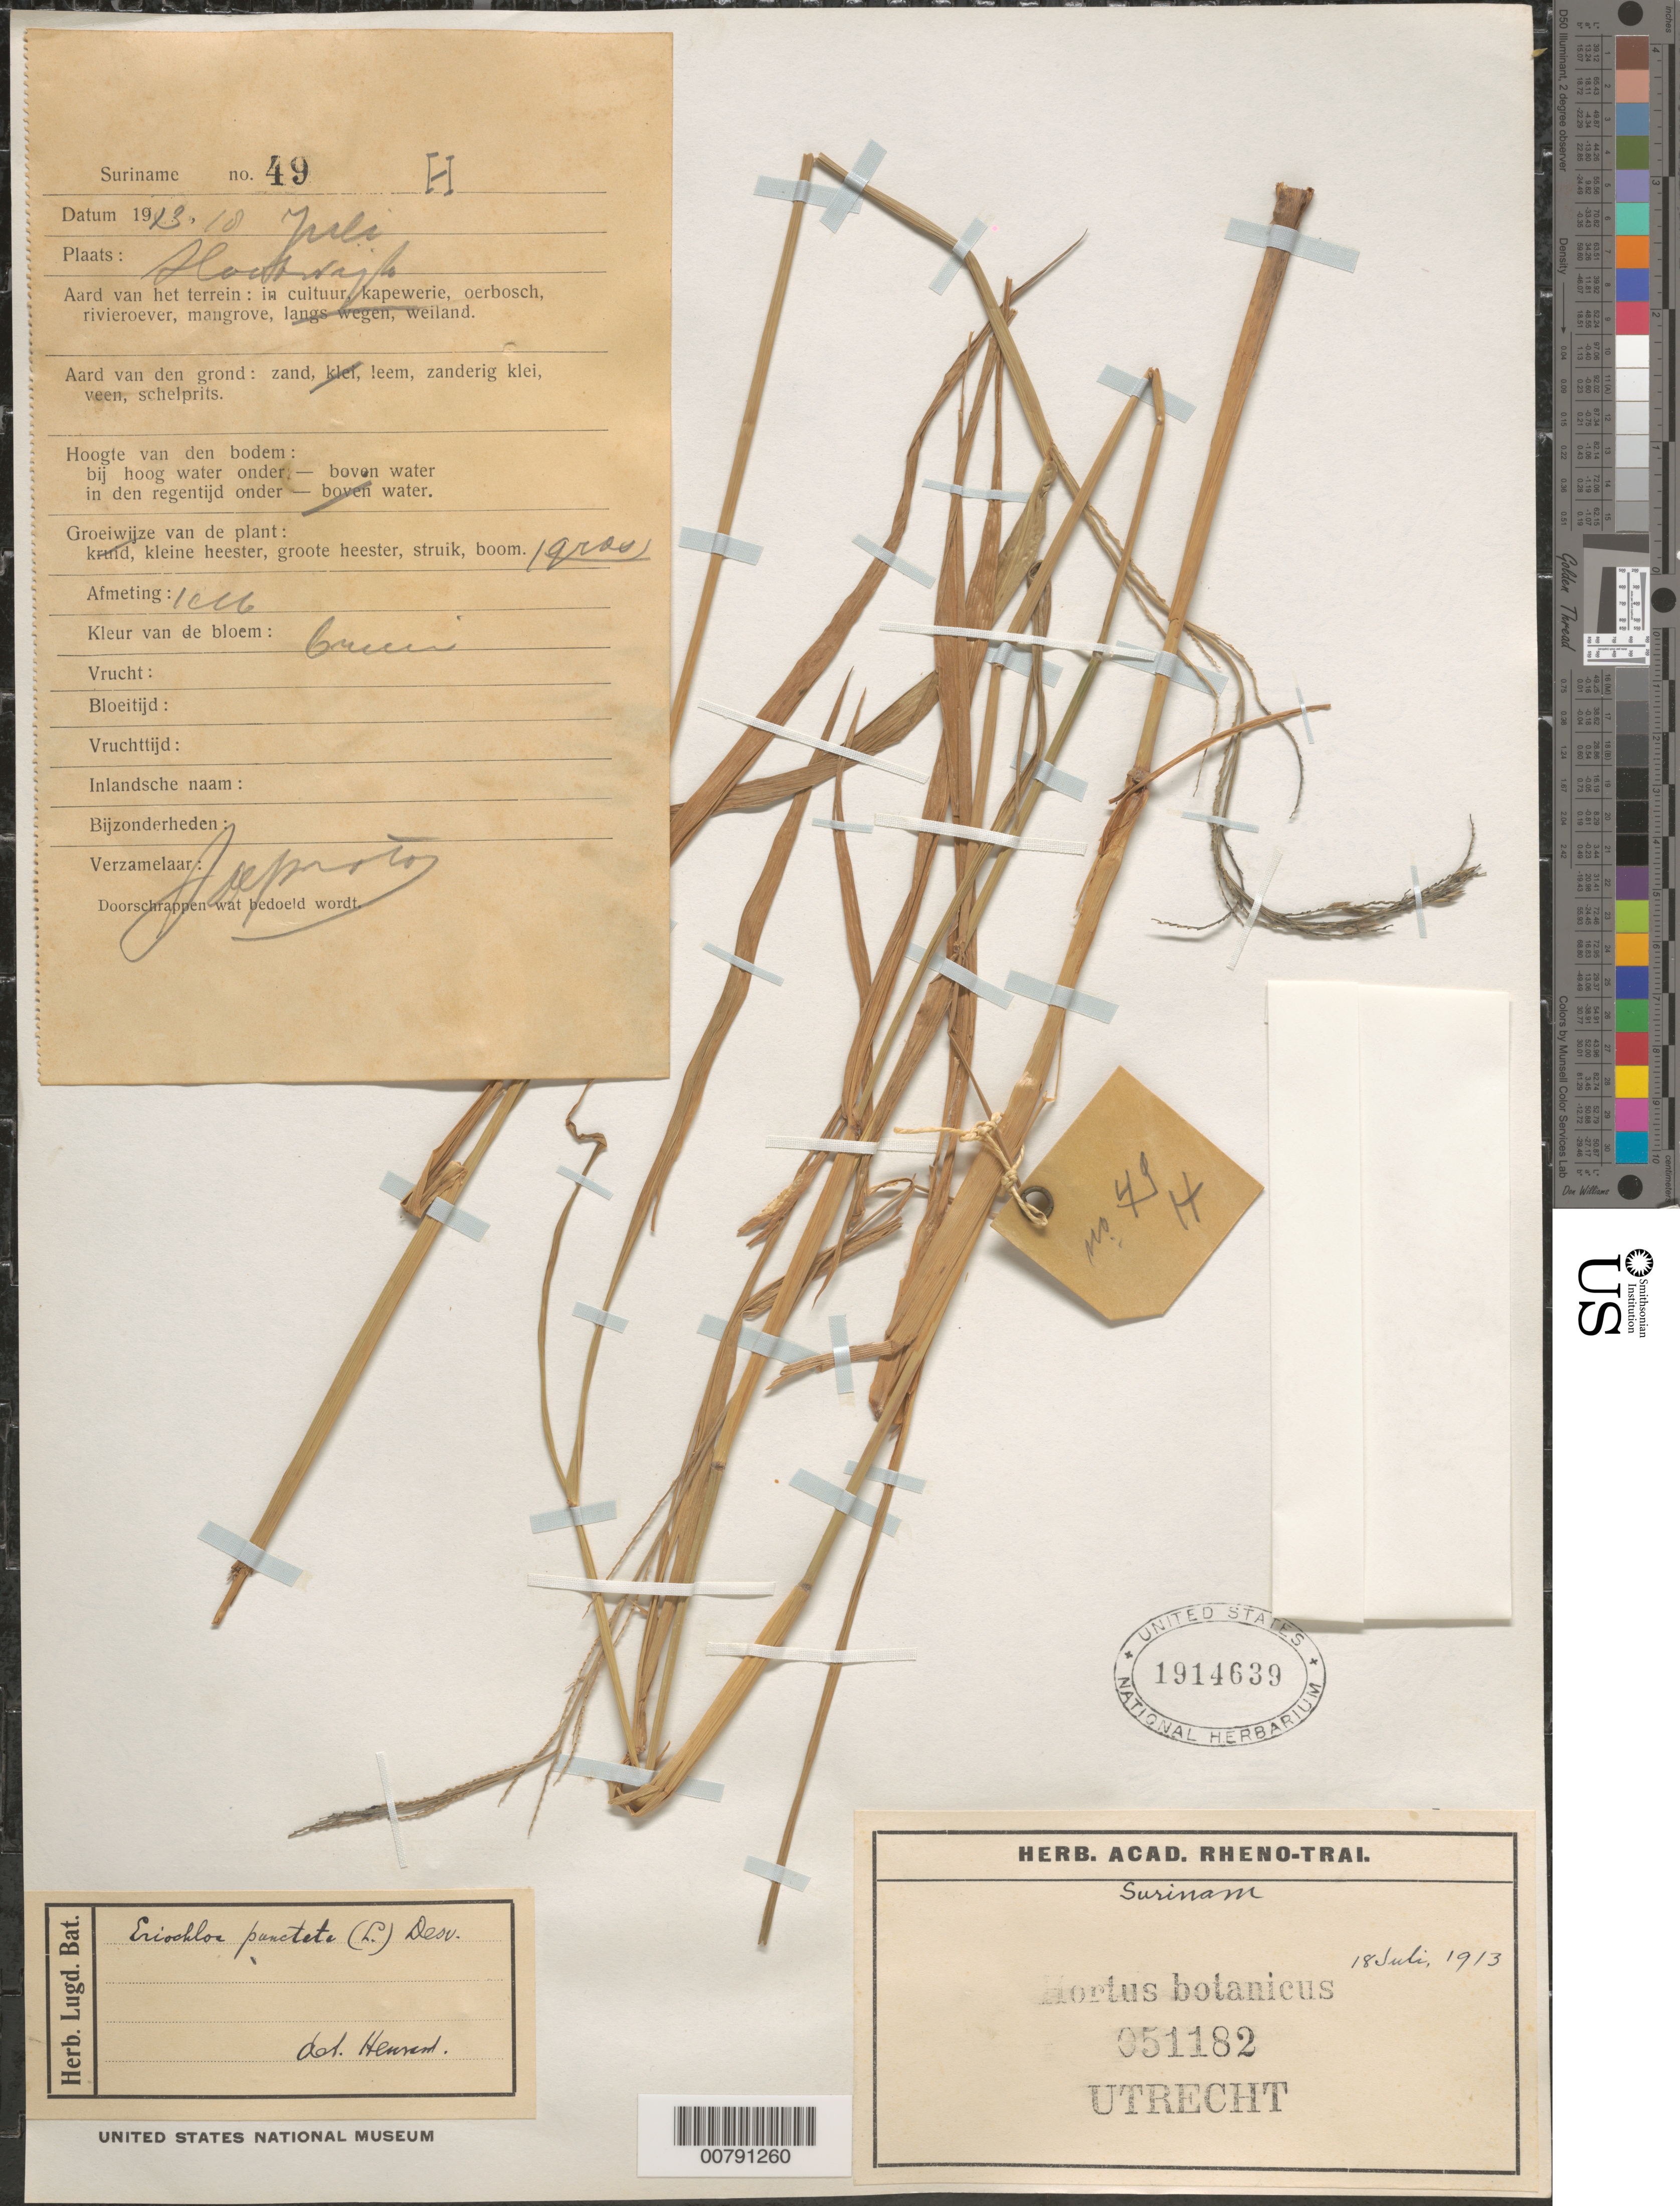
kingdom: Plantae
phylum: Tracheophyta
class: Liliopsida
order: Poales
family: Poaceae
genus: Eriochloa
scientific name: Eriochloa punctata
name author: (L.) Desv. ex Ham.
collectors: -. Soeprato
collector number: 49 H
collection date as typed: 18-Jul-13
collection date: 1913-07-18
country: Suriname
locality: Hootwijk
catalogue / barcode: US 1914639